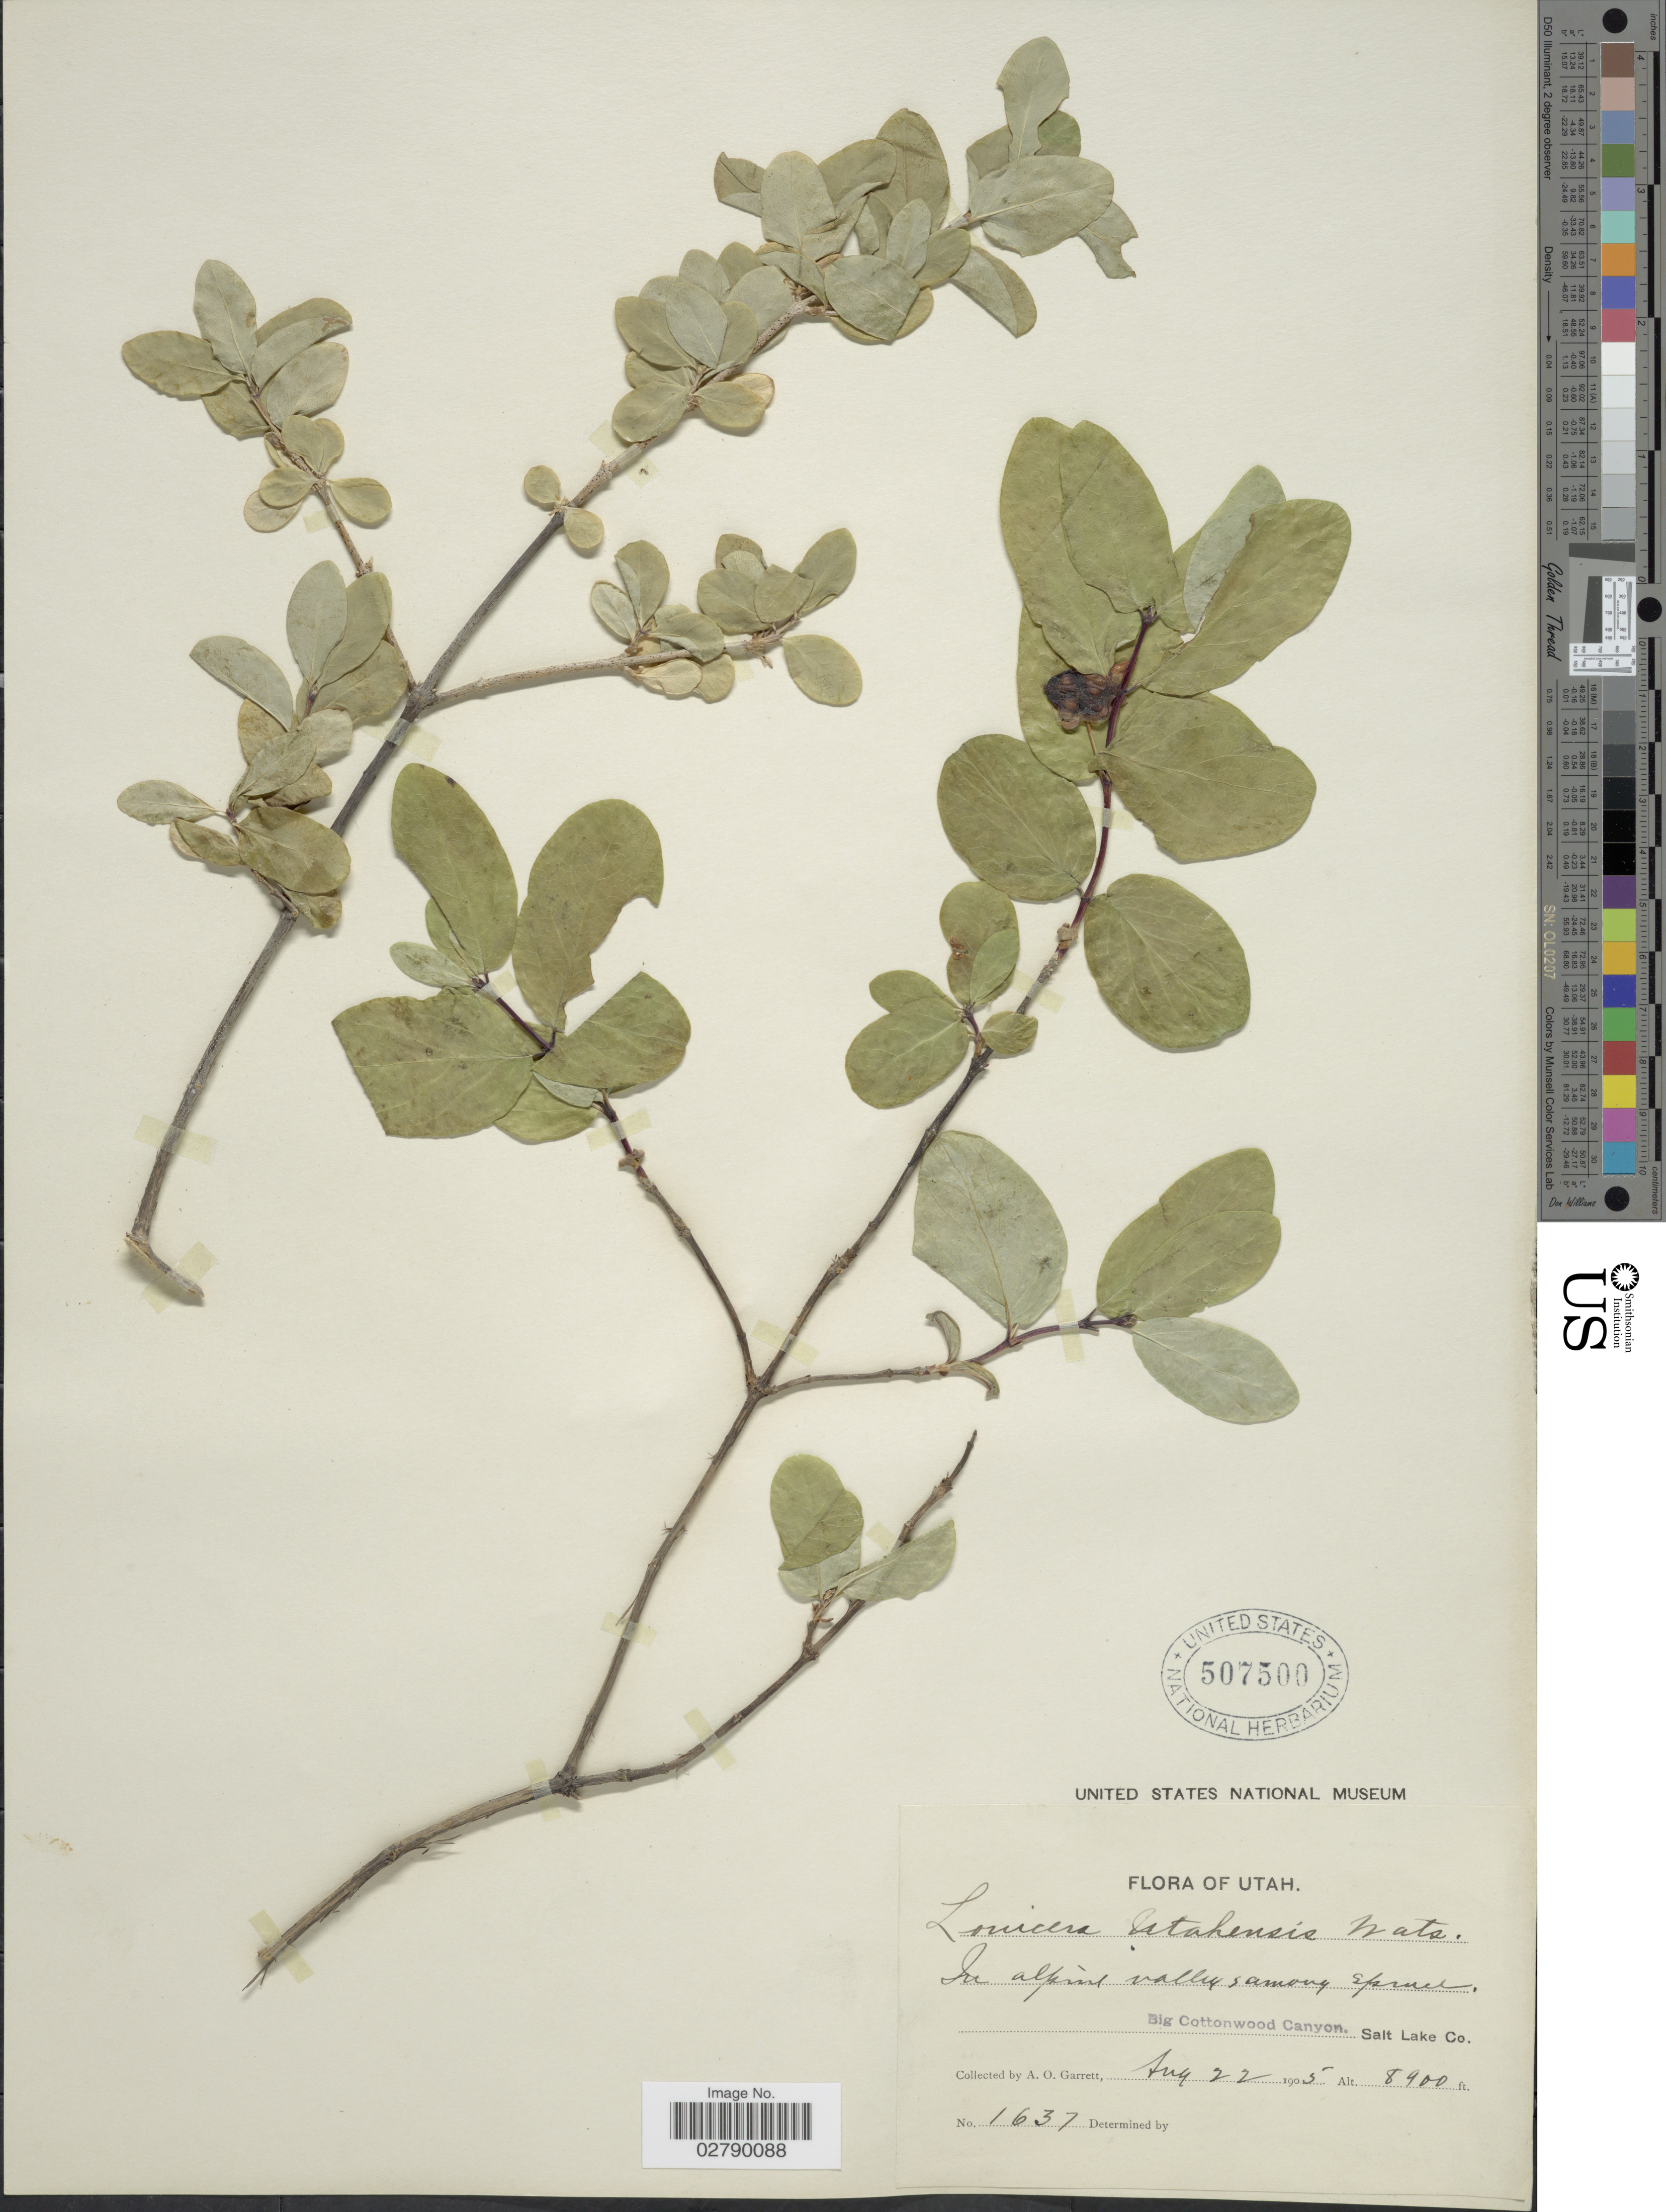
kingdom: Plantae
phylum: Tracheophyta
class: Magnoliopsida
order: Dipsacales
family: Caprifoliaceae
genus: Lonicera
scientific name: Lonicera utahensis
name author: S. Watson in C. King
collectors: A. O. Garrett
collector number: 1637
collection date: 1905-08-22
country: United States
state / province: Utah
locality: Big Cottonwood Canyon, Salt Lake Co.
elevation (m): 2713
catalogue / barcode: US 507500